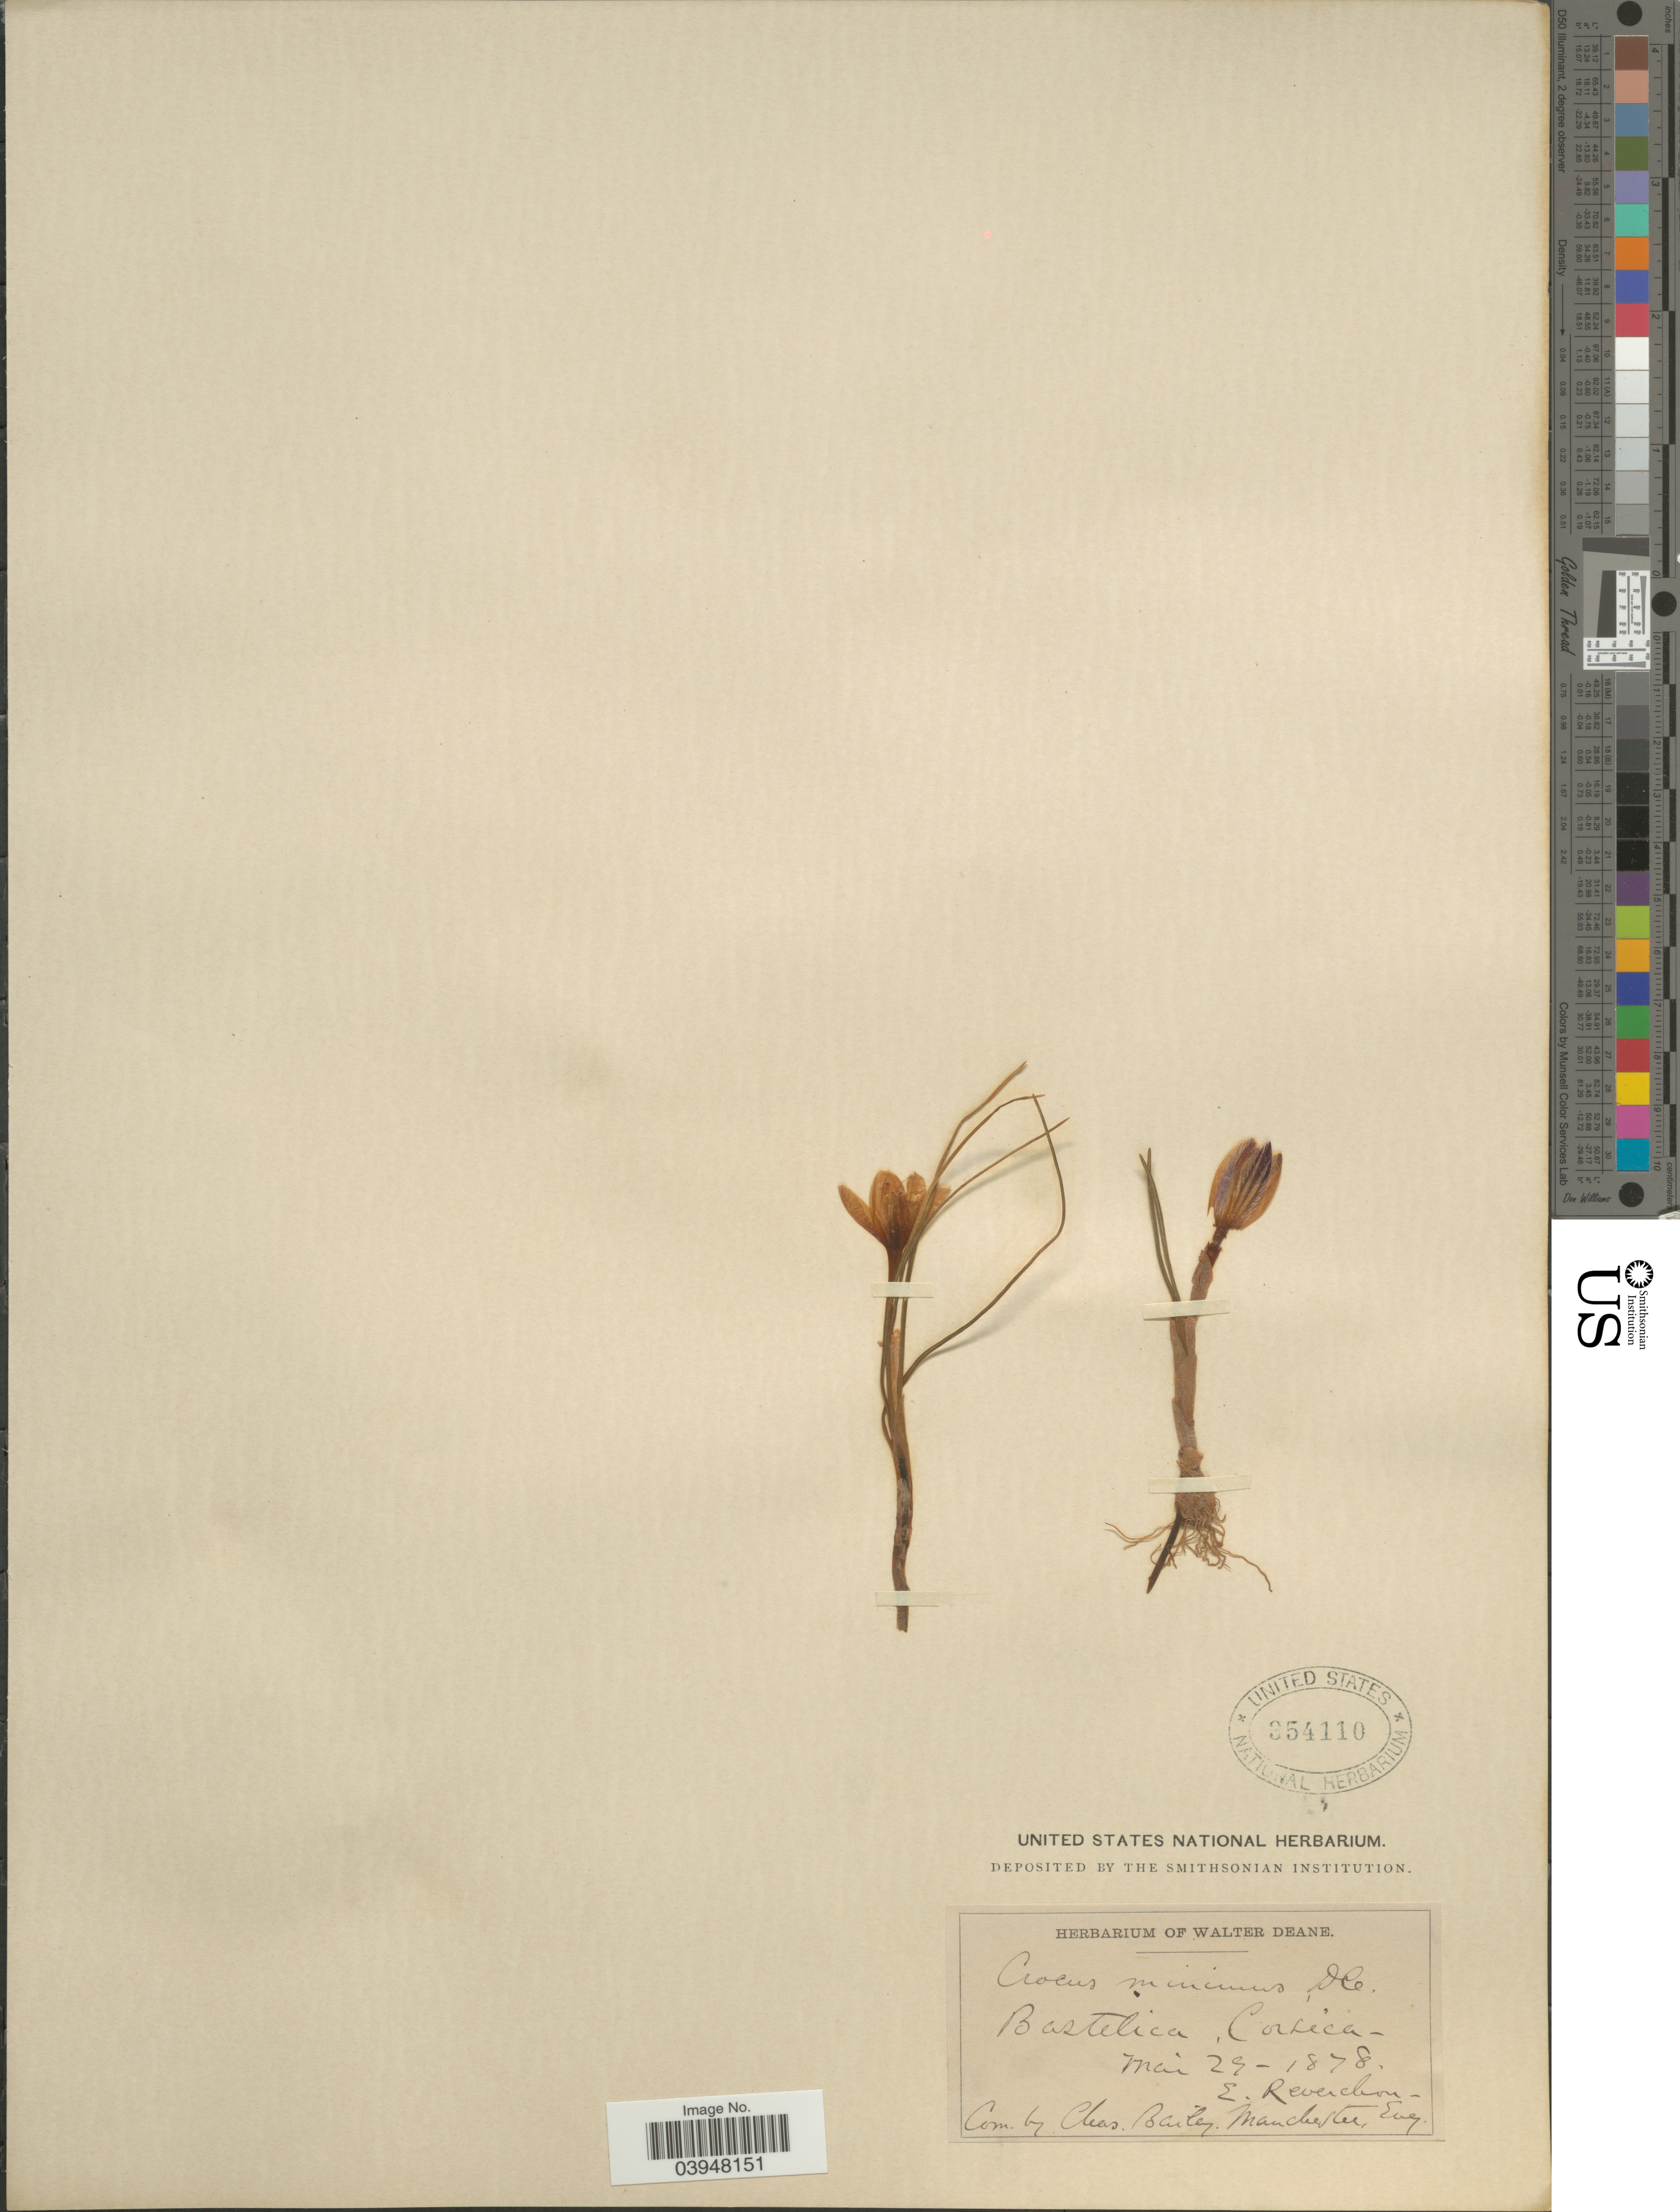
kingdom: Plantae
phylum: Tracheophyta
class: Liliopsida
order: Asparagales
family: Iridaceae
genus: Crocus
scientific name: Crocus minimus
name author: DC.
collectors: E. Reverchon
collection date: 1878-05-29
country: France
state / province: Corsica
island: Corse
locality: Bastelica.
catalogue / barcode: US 354110